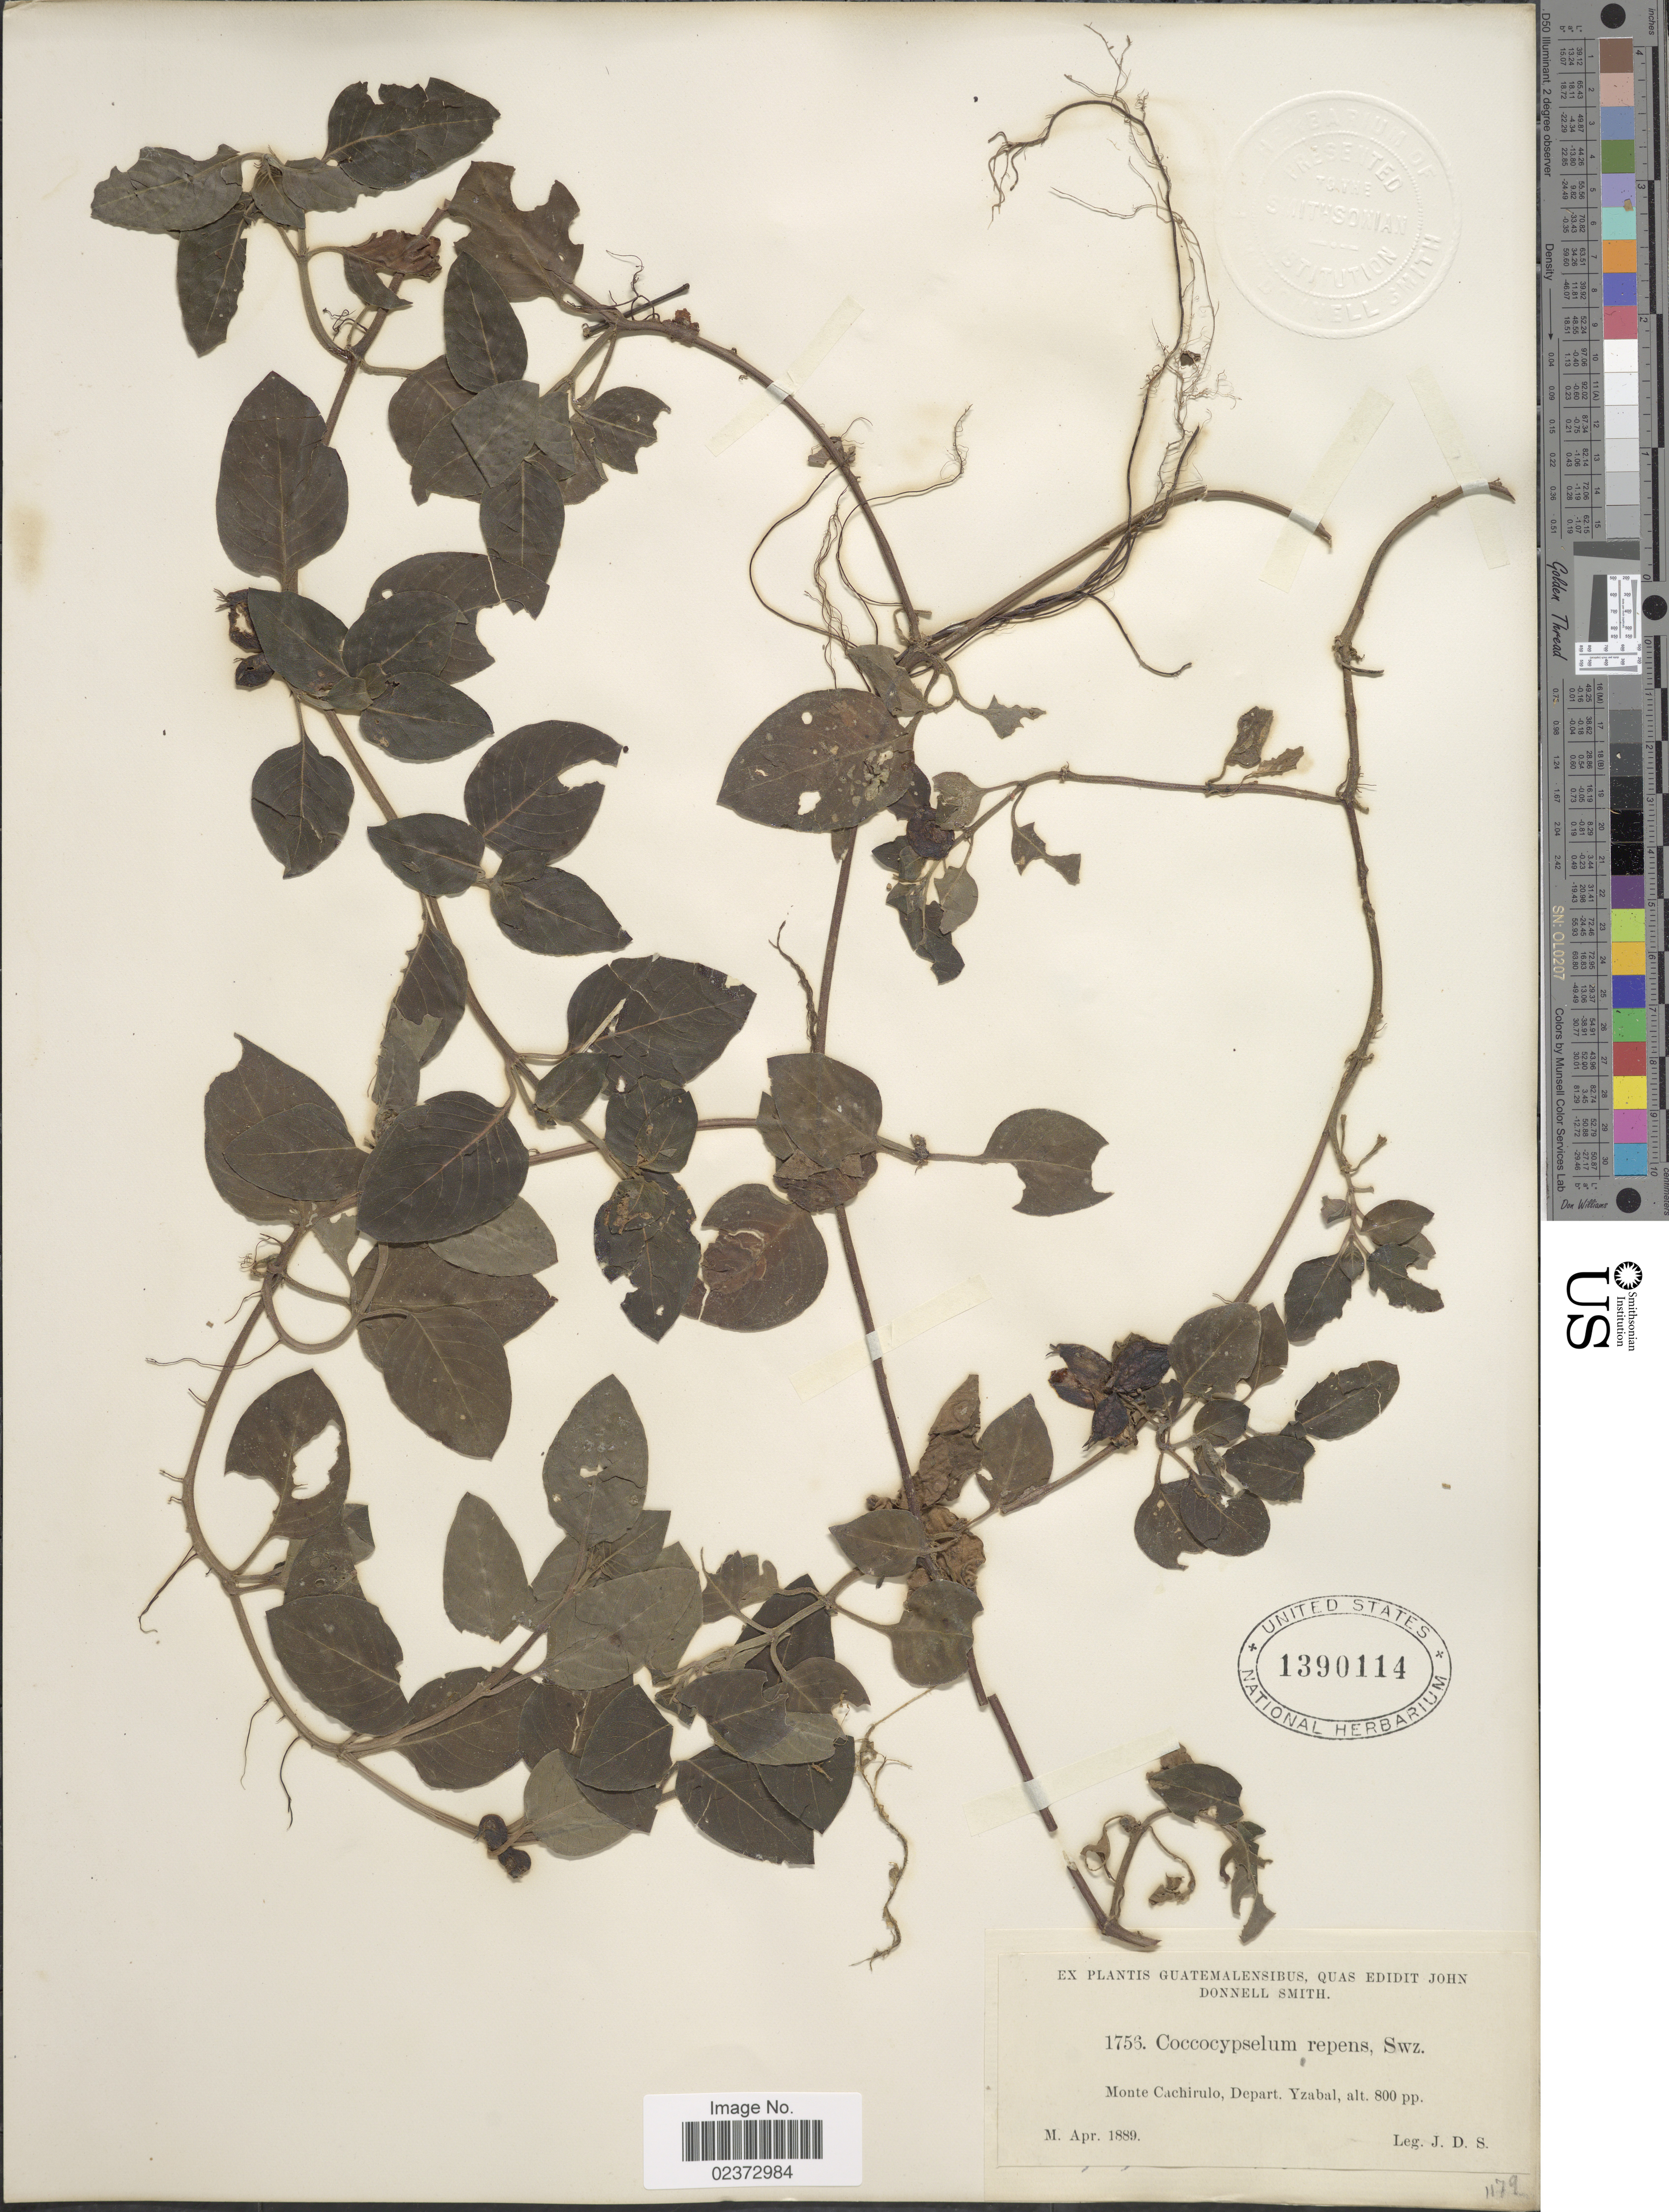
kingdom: Plantae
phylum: Tracheophyta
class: Magnoliopsida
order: Gentianales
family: Rubiaceae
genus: Coccocypselum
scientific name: Coccocypselum herbaceum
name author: Aubl.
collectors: J. Donnell Smith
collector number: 1756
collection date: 1889-04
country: Guatemala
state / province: Izabal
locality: Monte Cachirulo, Depart. Yzabal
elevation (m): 244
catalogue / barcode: US 1390114